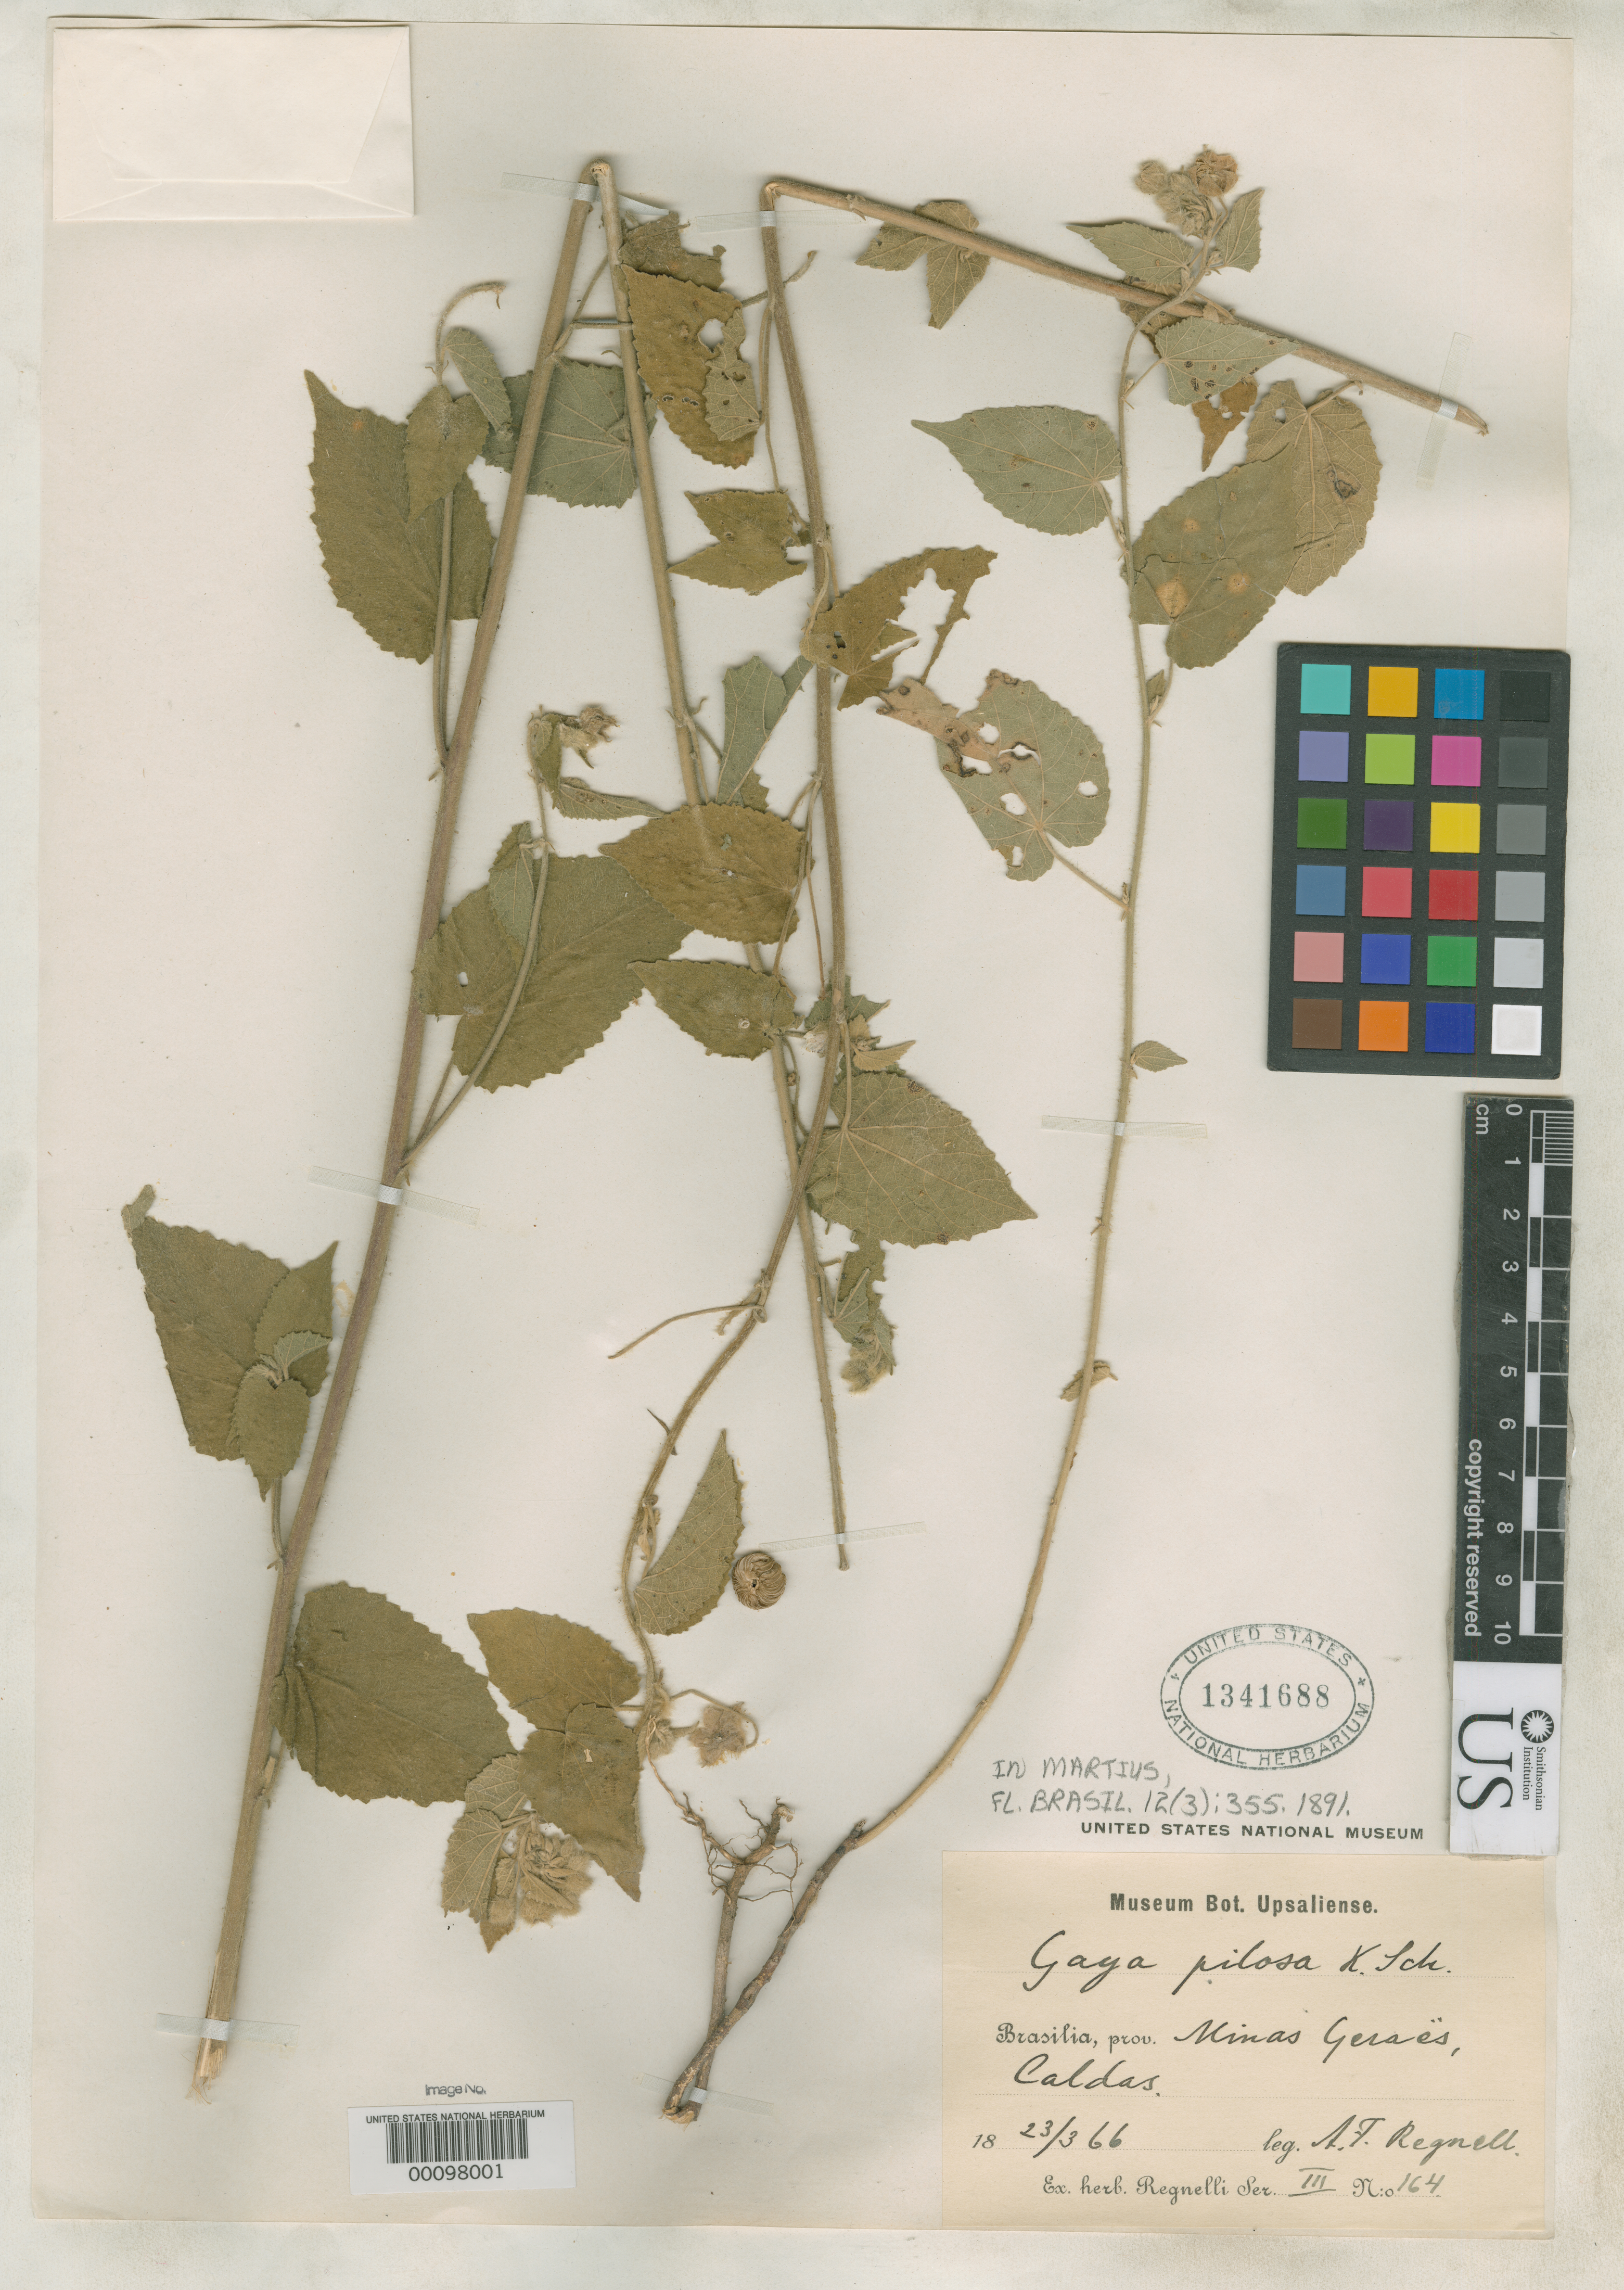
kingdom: Plantae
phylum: Tracheophyta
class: Magnoliopsida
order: Malvales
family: Malvaceae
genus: Gaya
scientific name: Gaya pilosa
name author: K. Schum. in Mart.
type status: Isosyntype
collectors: A. F. Regnell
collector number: III 164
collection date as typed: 23 Mar 1866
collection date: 1866-03-23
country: Brazil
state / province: Minas Gerais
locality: Caldas.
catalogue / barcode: US 1341688